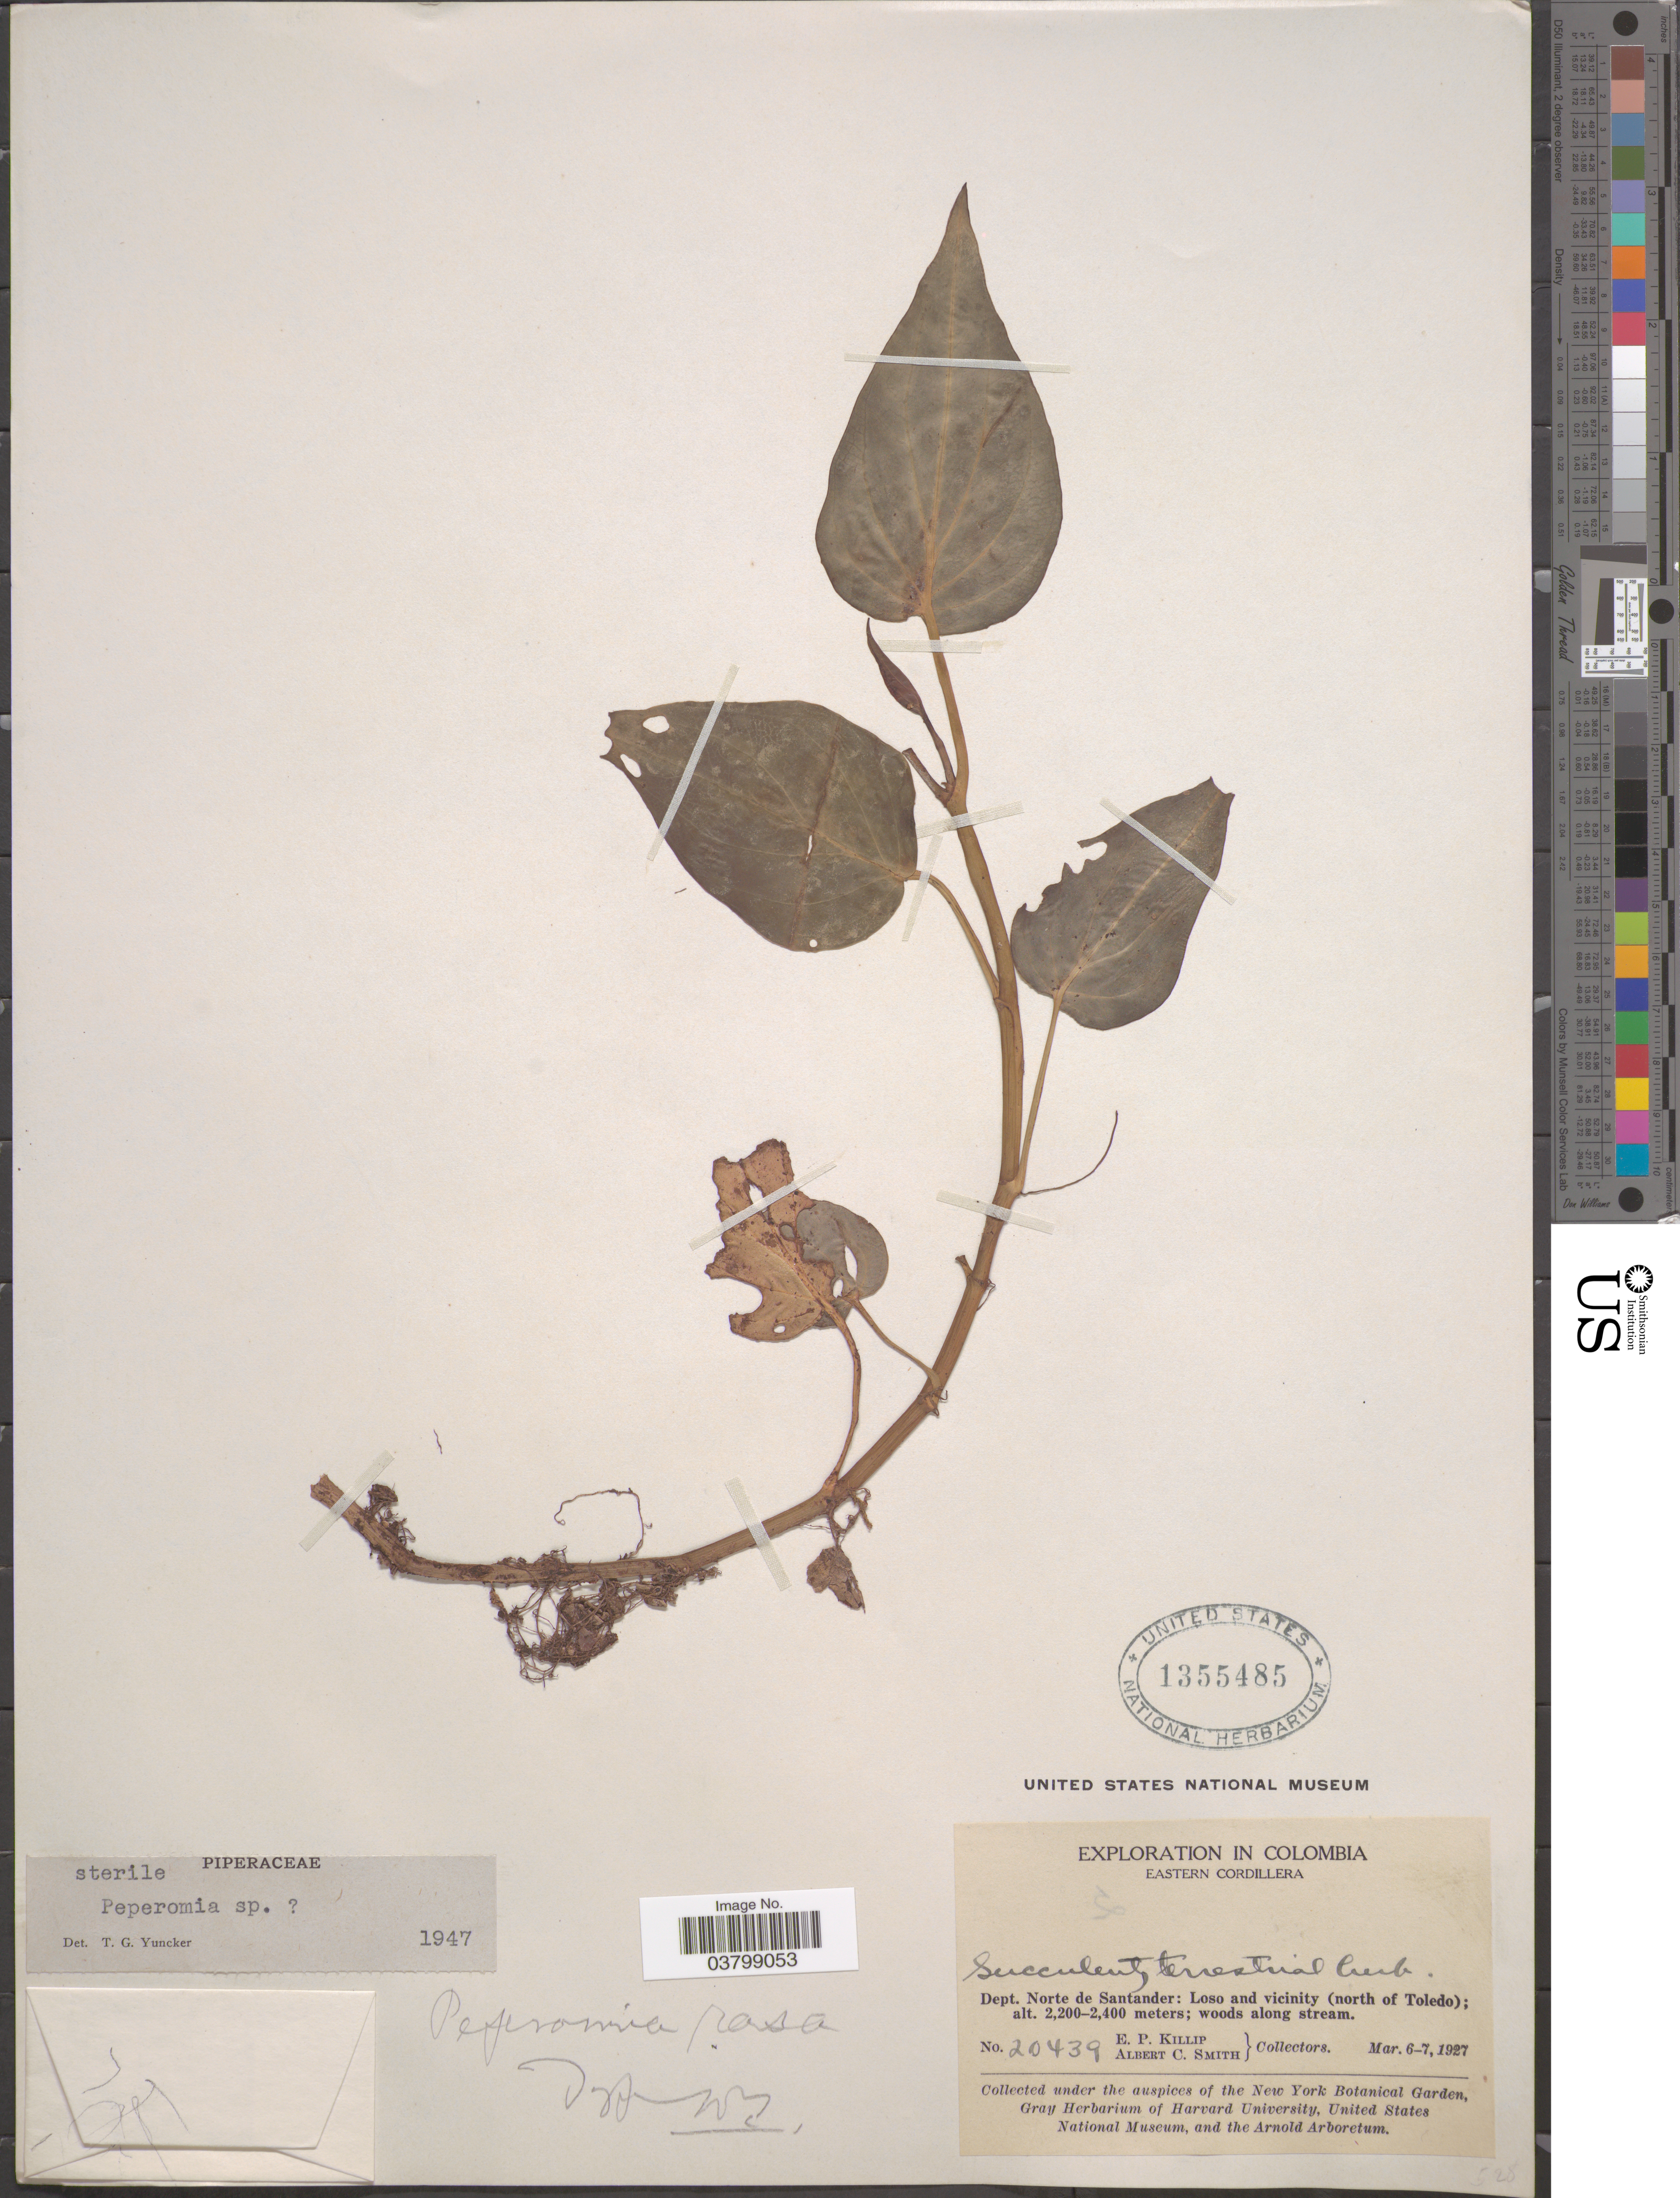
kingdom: Plantae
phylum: Tracheophyta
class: Magnoliopsida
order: Piperales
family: Piperaceae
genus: Peperomia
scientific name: Peperomia sp.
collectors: E. P. Killip & A. C. Smith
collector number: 20439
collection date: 1927-03-06/1927-03-07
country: Colombia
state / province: Norte de Santander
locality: Eastern Cordillera. Dept. Norte de Santander: Loso and vicinity (north of Toledo).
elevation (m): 2200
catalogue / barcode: US 1355485